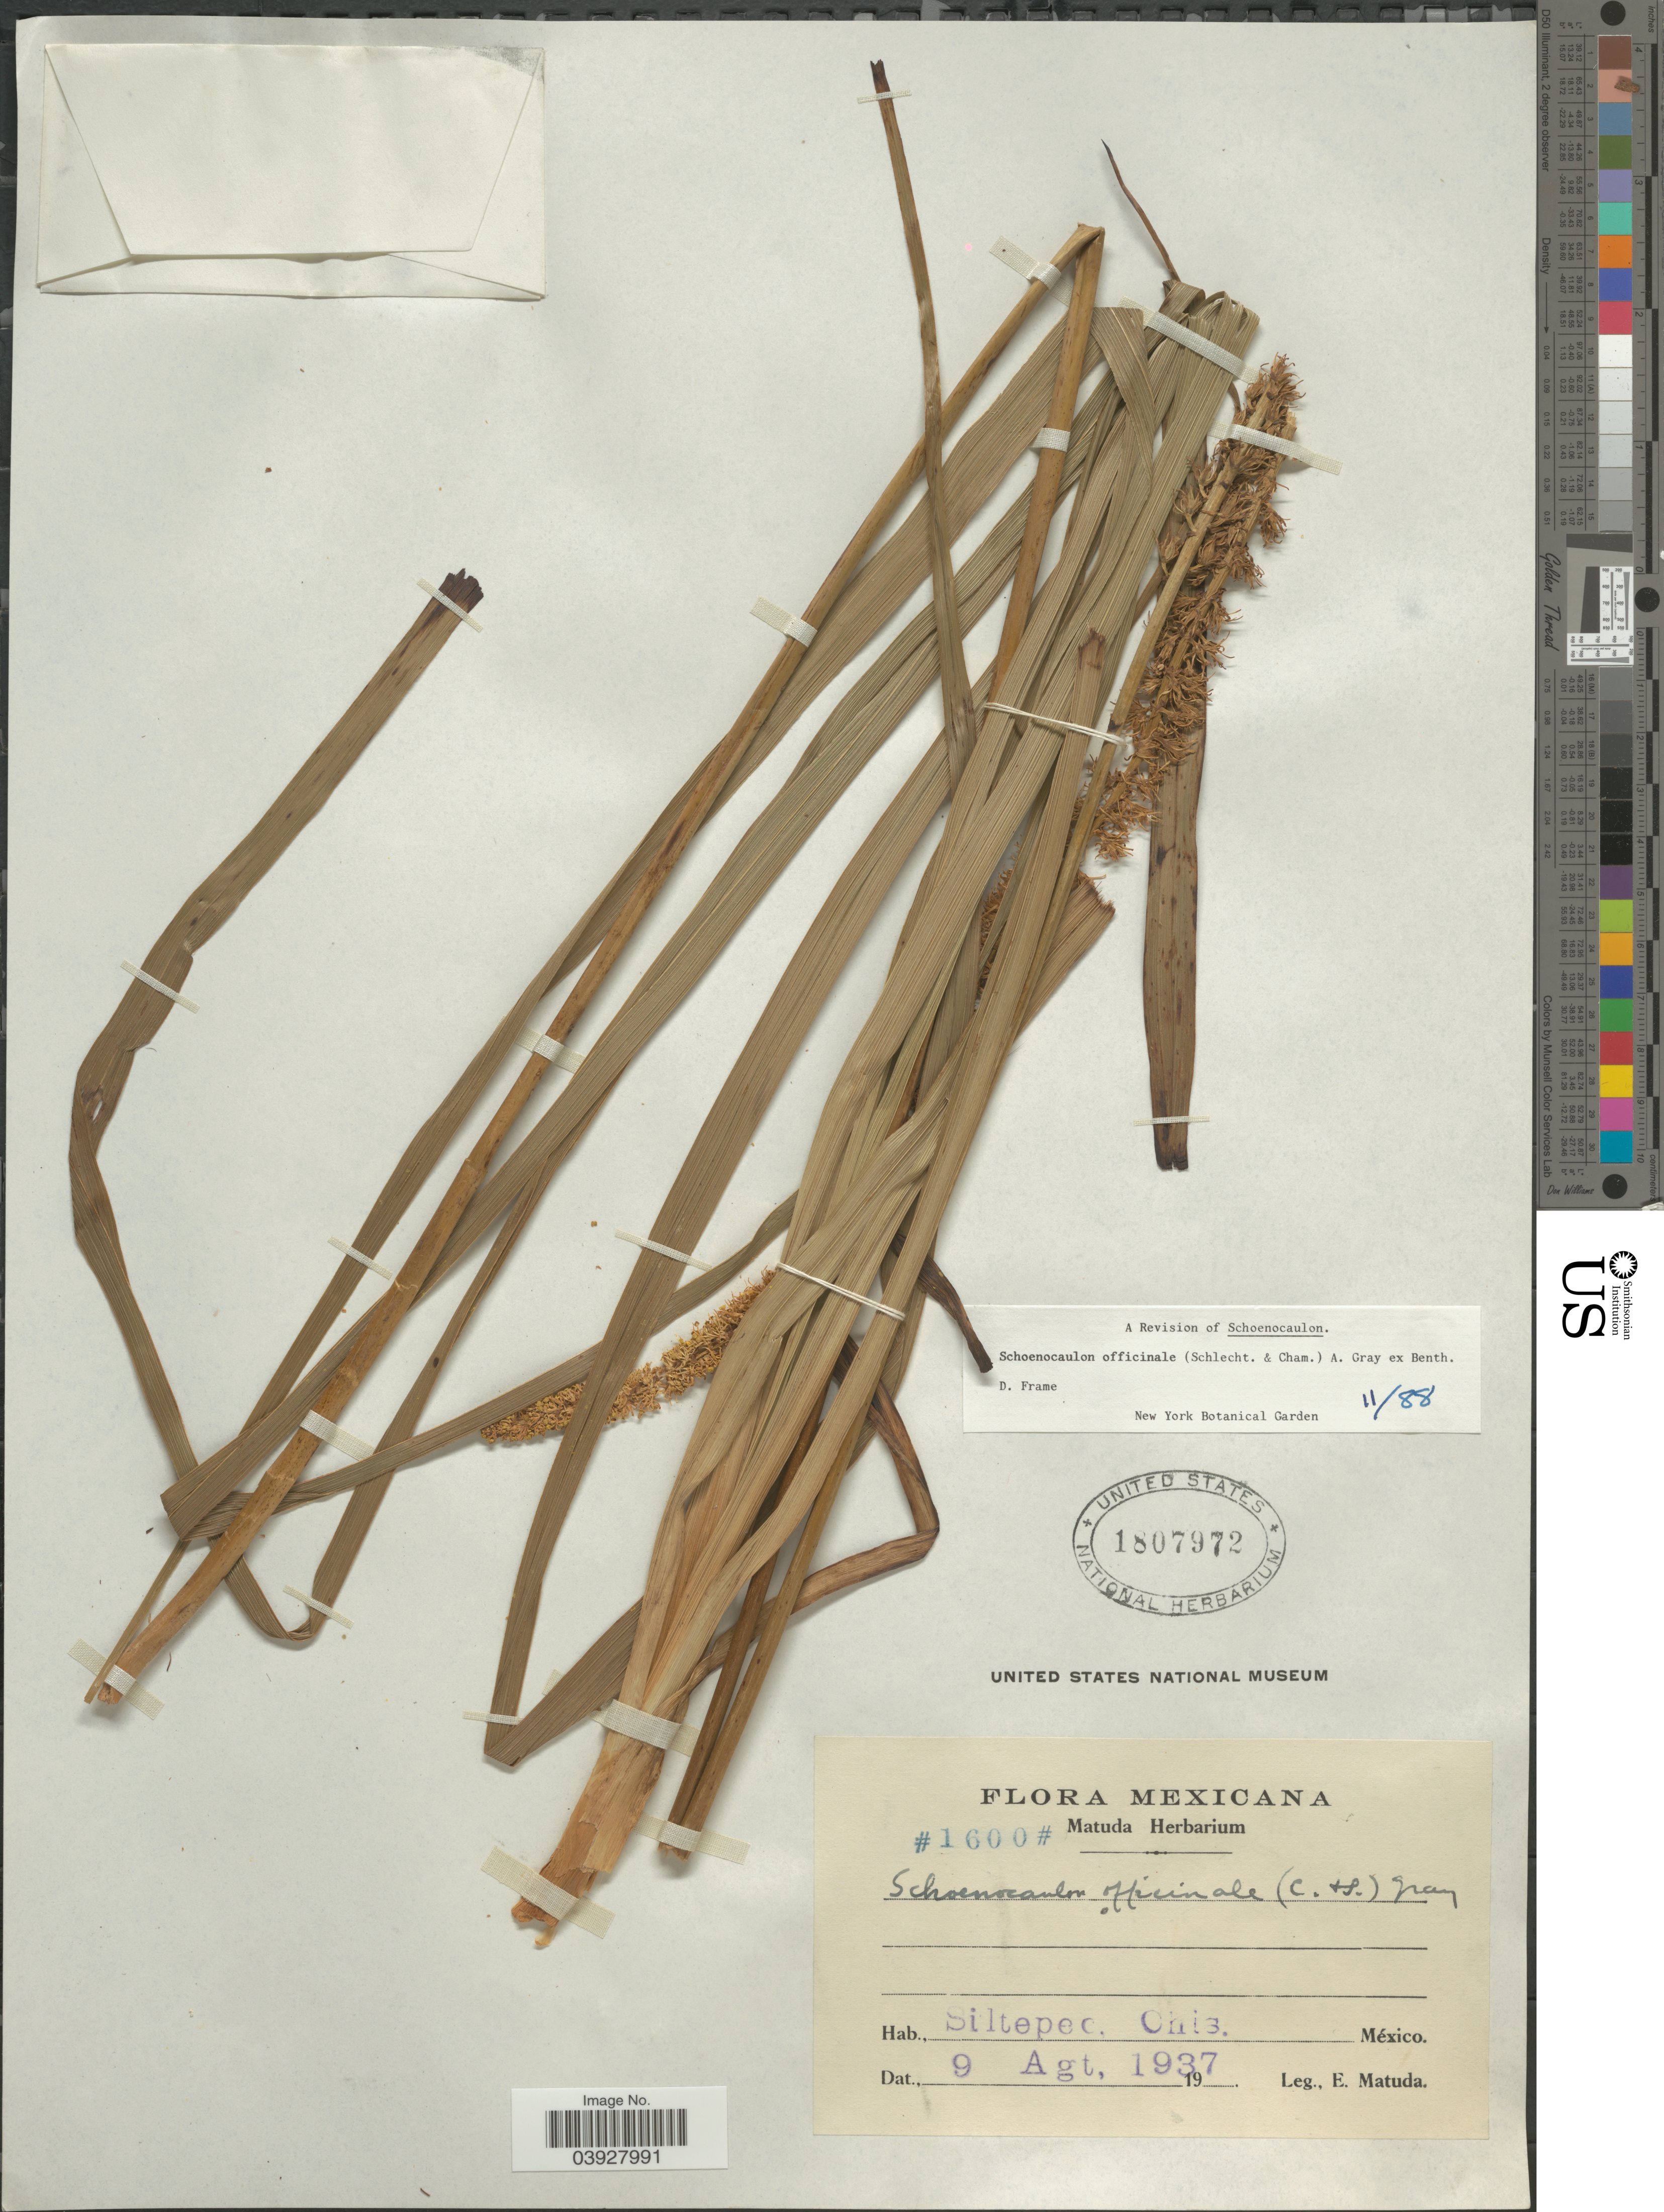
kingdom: Plantae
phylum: Tracheophyta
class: Liliopsida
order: Liliales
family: Melanthiaceae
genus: Schoenocaulon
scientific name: Schoenocaulon officinale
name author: (Schltdl.) A. Gray ex Benth.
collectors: E. Matuda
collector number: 1600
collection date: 1937-08-09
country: Mexico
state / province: Chiapas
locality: Siltepec.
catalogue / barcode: US 1807972